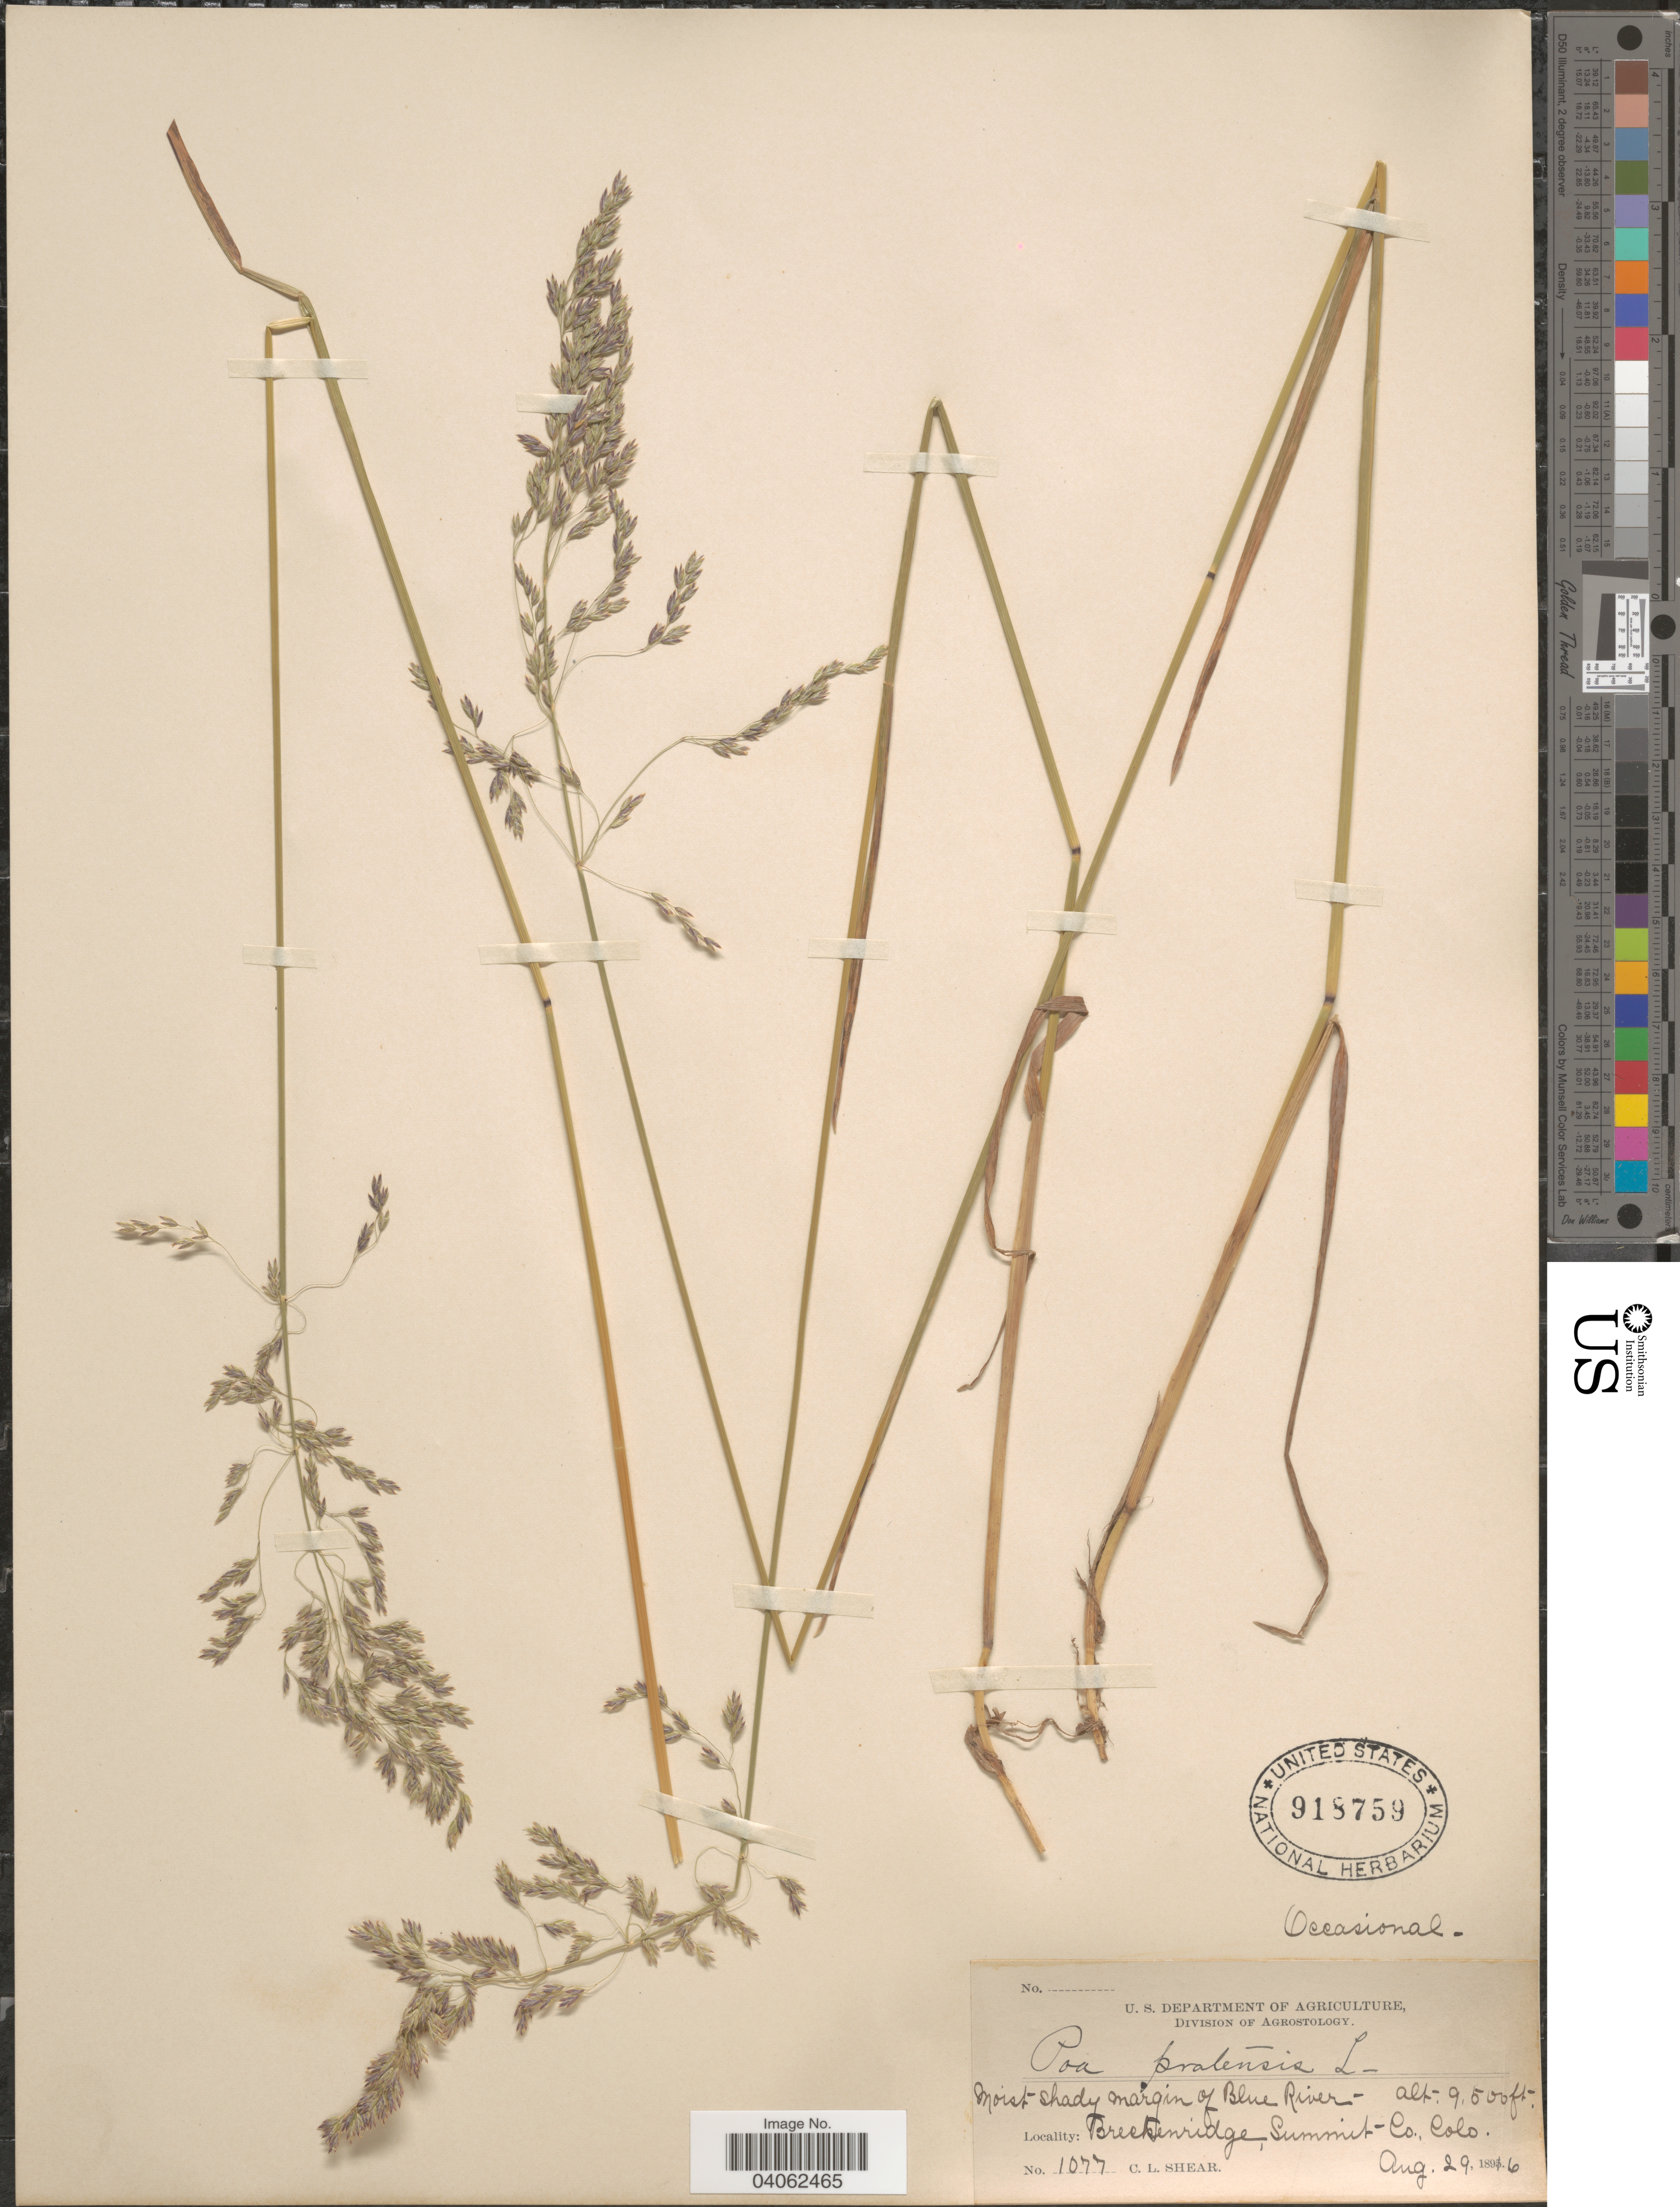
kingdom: Plantae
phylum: Tracheophyta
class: Liliopsida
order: Poales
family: Poaceae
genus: Poa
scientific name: Poa pratensis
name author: L.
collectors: C. L. Shear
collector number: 1077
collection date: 1896-08-29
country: United States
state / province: Colorado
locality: Margin of Blue River. Breckenridge, Summit Co.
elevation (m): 2896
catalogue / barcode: US 918759